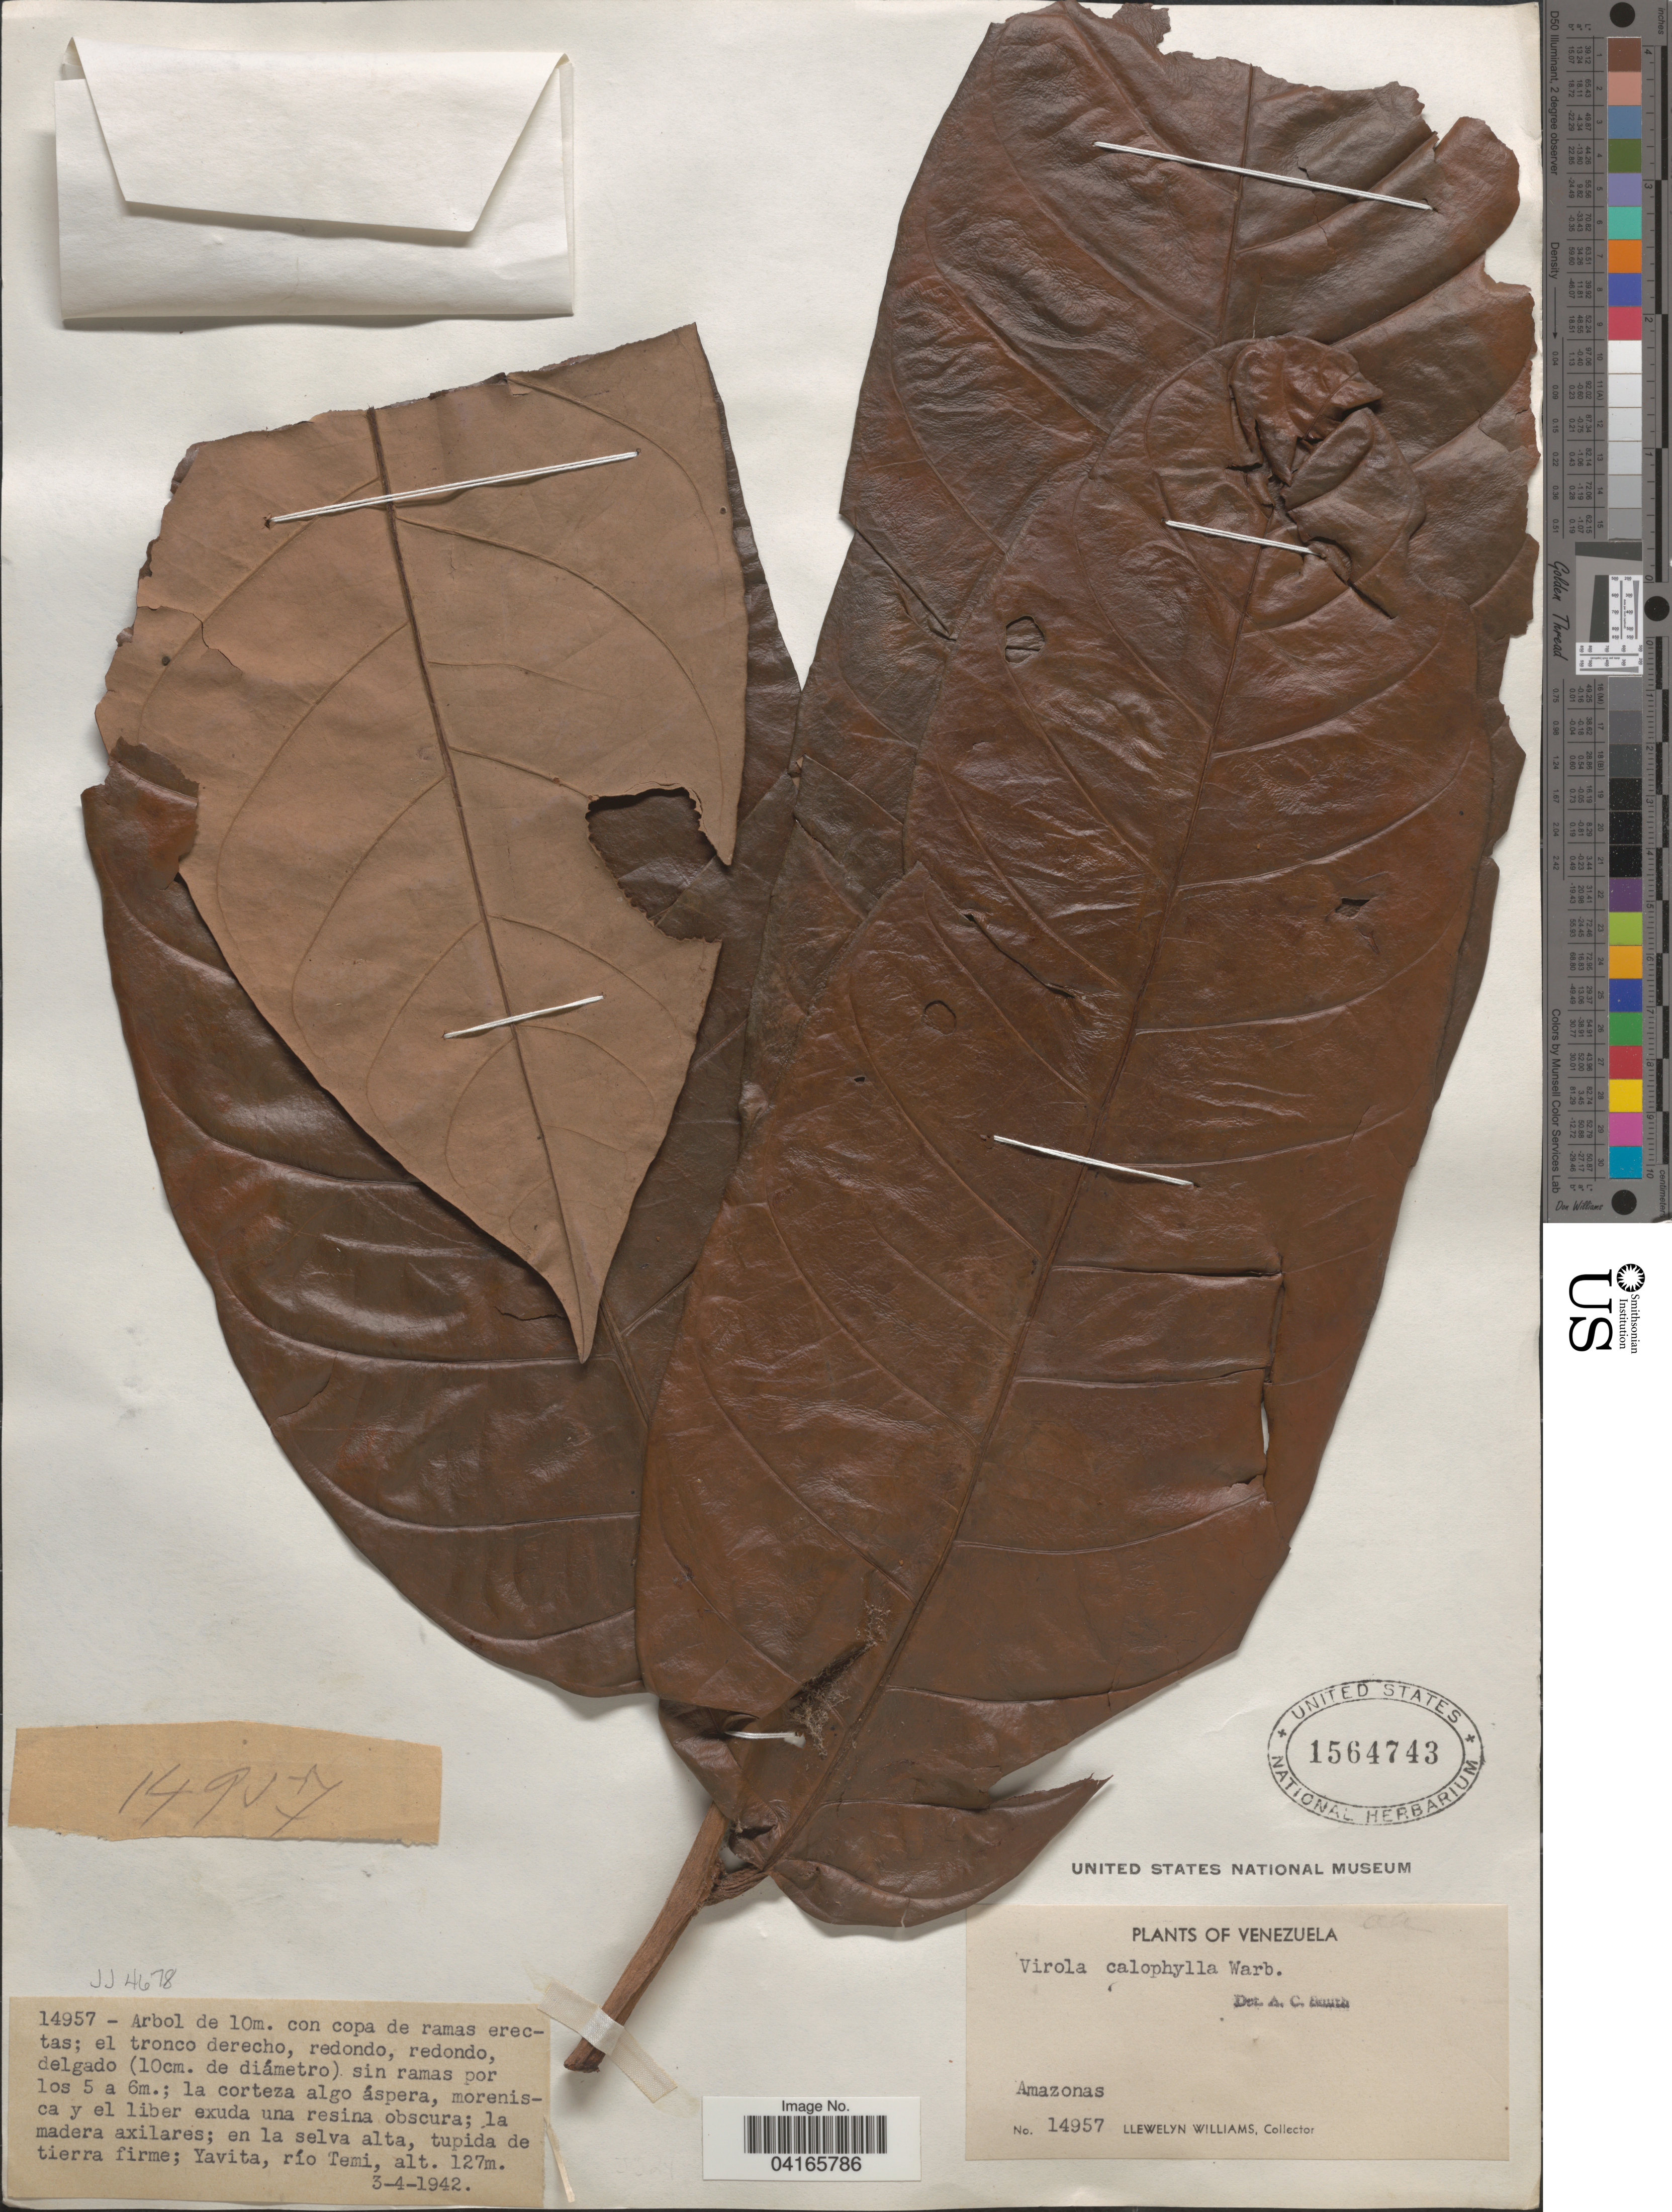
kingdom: Plantae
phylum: Tracheophyta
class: Magnoliopsida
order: Magnoliales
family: Myristicaceae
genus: Virola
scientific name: Virola calophylla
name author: (Spruce) Warb.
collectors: Ll. Williams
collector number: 14957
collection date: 1942-04-03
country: Venezuela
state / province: Amazonas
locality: Yativa, río Temi.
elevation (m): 127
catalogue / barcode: US 1564743